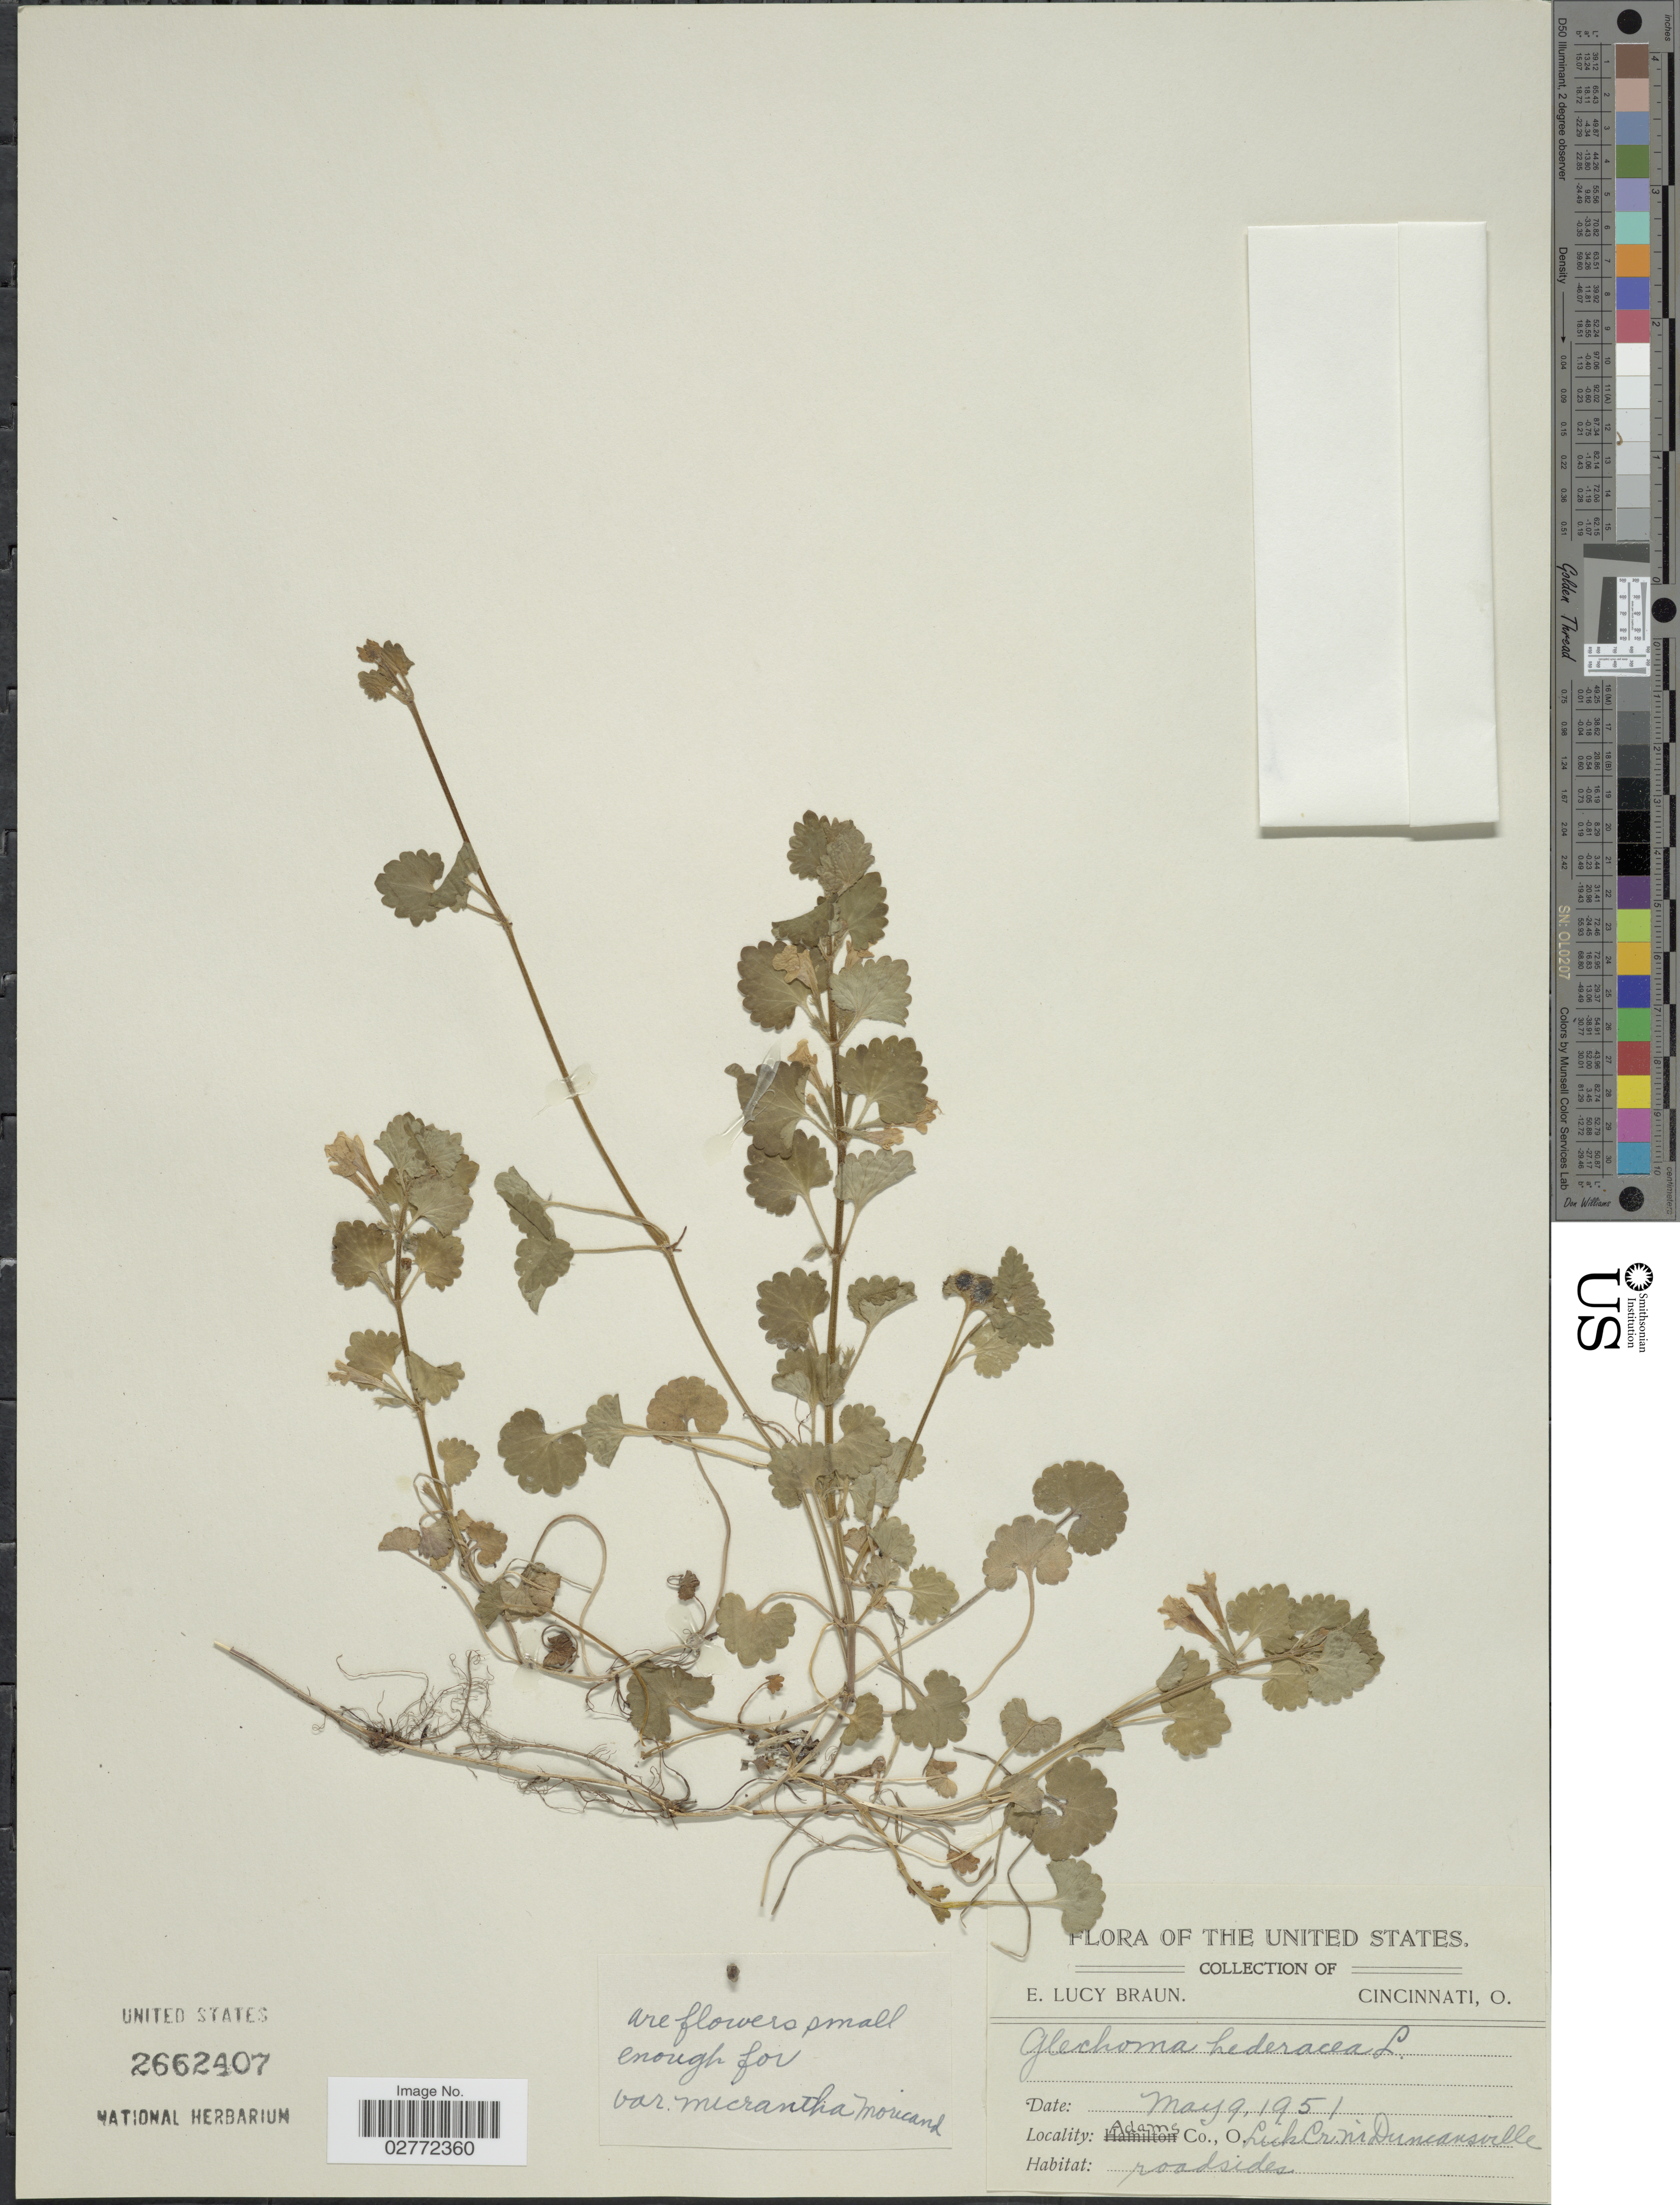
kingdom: Plantae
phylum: Tracheophyta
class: Magnoliopsida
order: Lamiales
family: Lamiaceae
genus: Glechoma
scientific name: Glechoma hederacea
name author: L.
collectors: E. L. Braun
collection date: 1951-05-09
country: United States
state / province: Ohio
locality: Adams Co., O. LukCr. nr. Duncansville.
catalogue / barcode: US 2662407